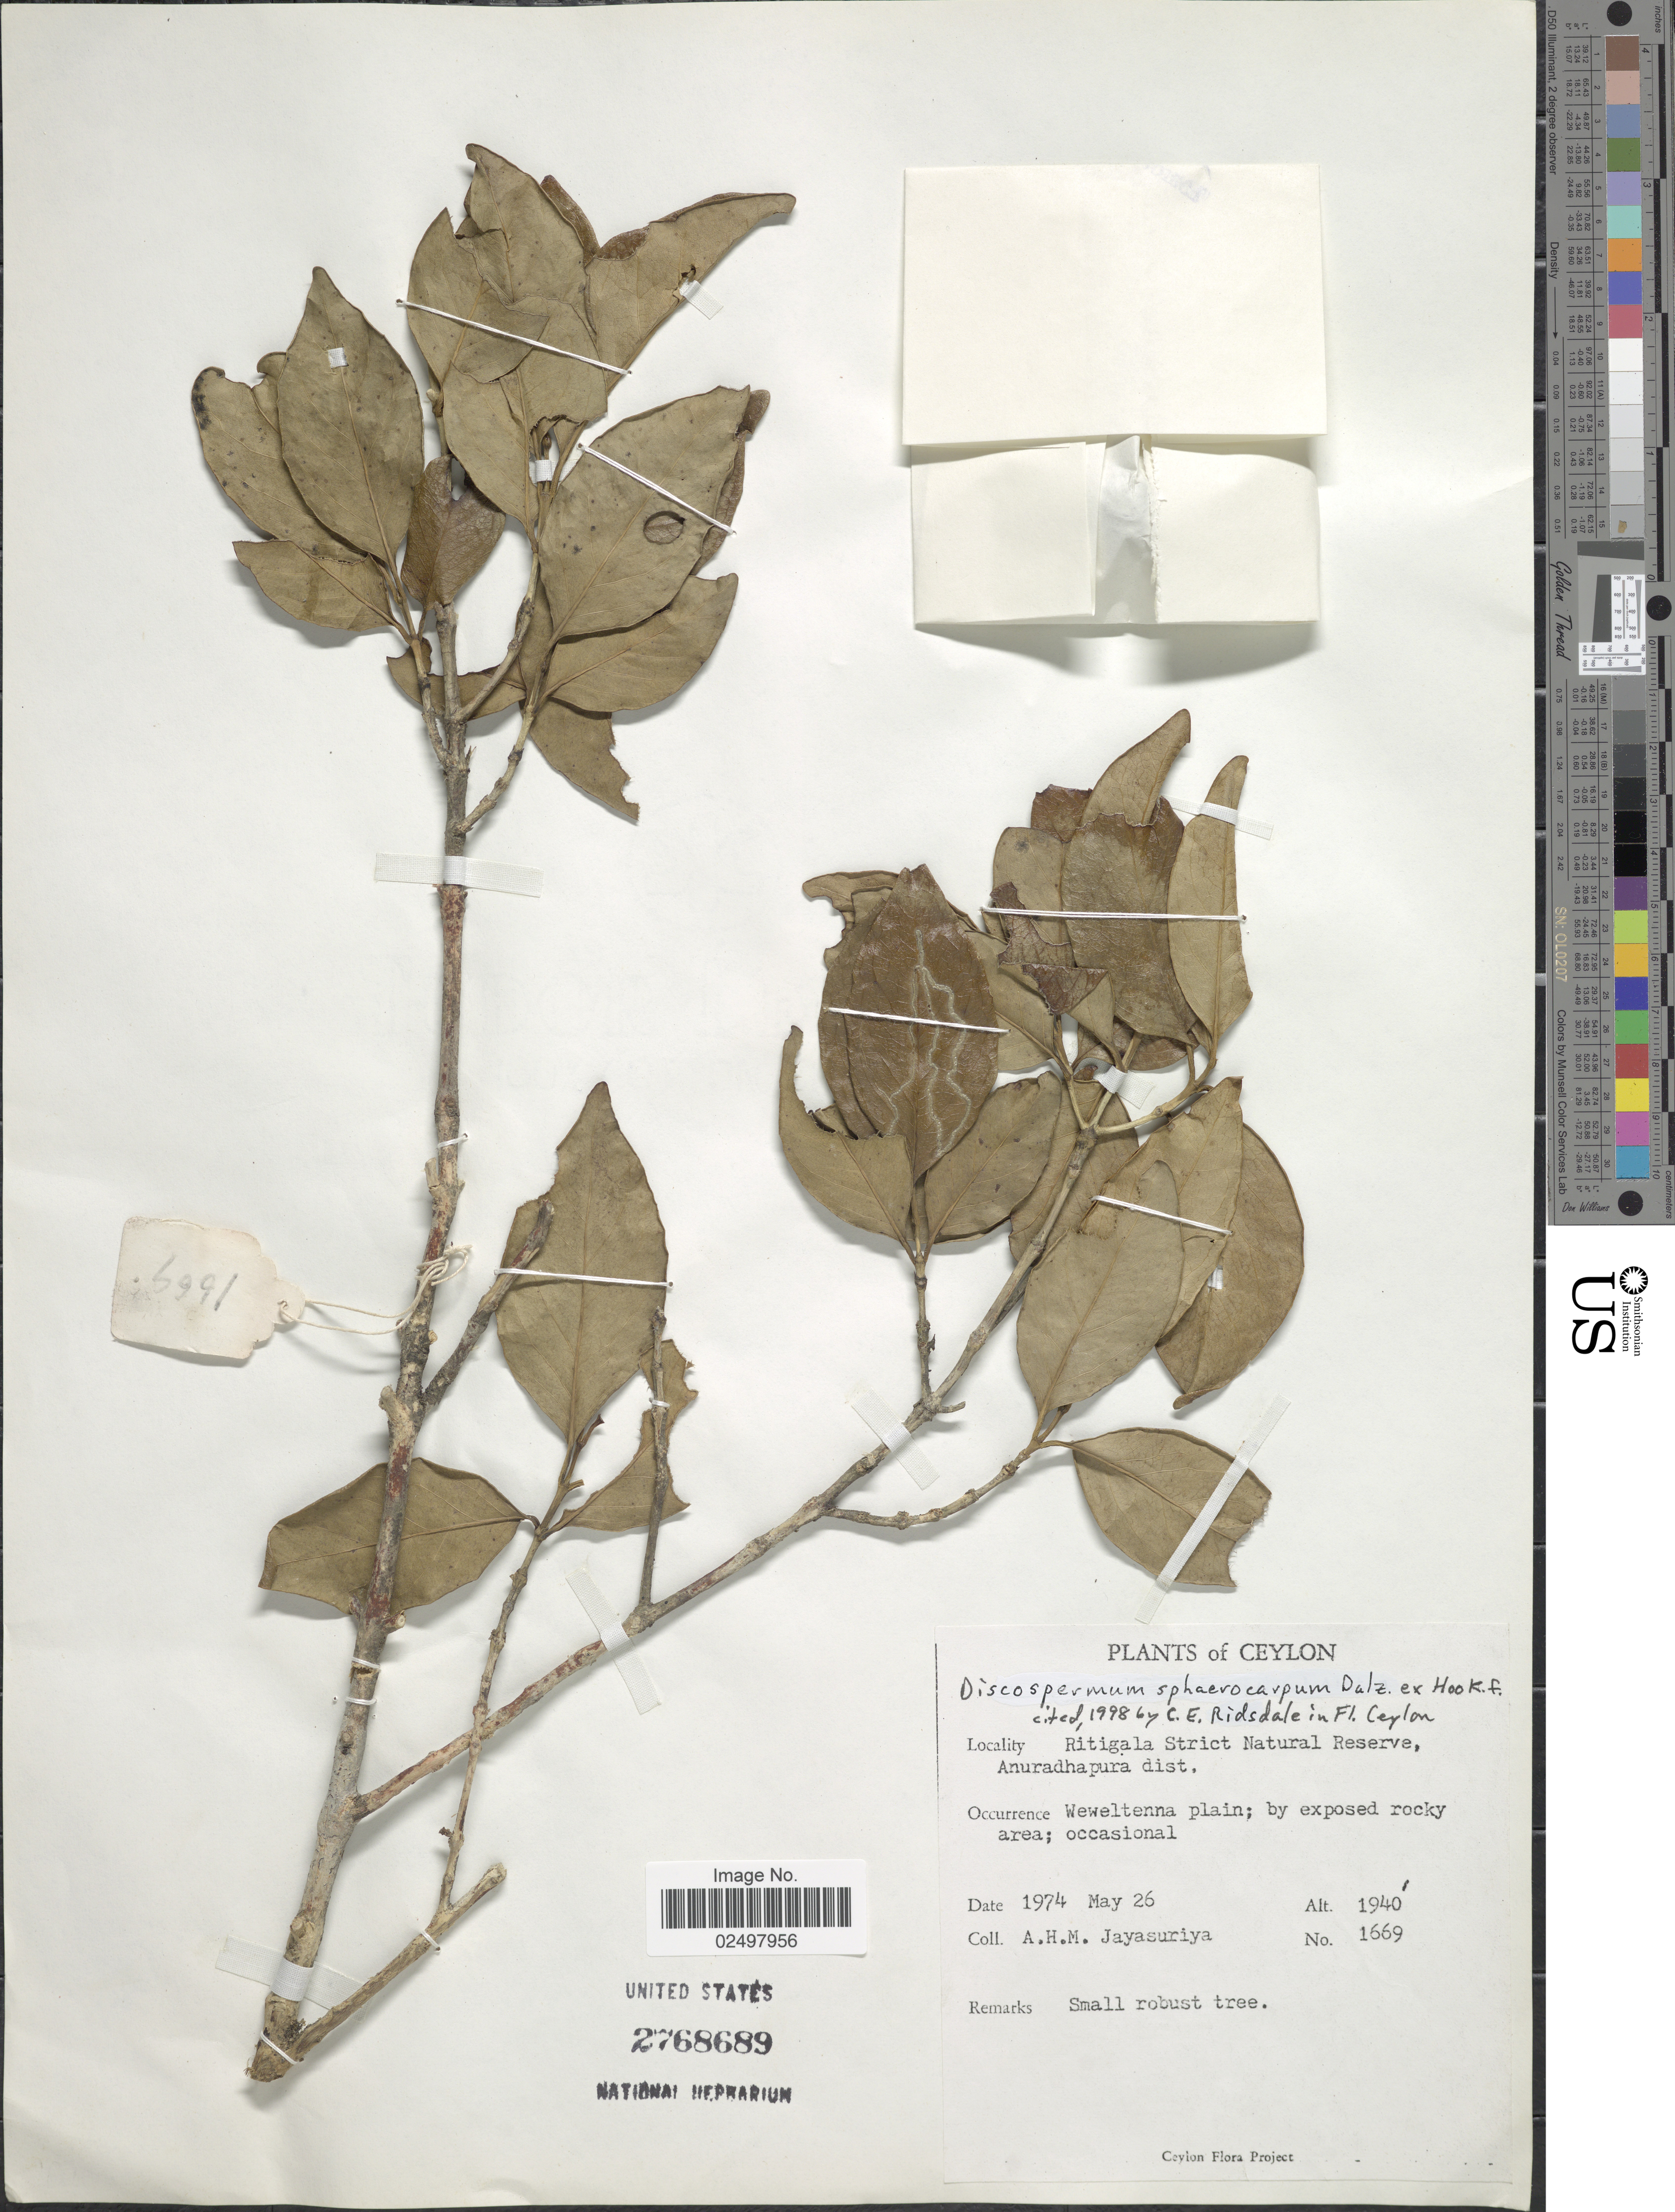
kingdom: Plantae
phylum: Tracheophyta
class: Magnoliopsida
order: Gentianales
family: Rubiaceae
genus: Discospermum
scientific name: Discospermum sphaerocarpum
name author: Dalzell ex Hook. f.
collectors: A. H. Jayasuriya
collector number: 1669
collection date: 1974-05-26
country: Sri Lanka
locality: Ceylon, Ritigala Strict Natural Reserve, Anuradhapura Dist. Weweltenna plain, by exposed rocky area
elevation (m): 591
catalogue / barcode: US 2768689